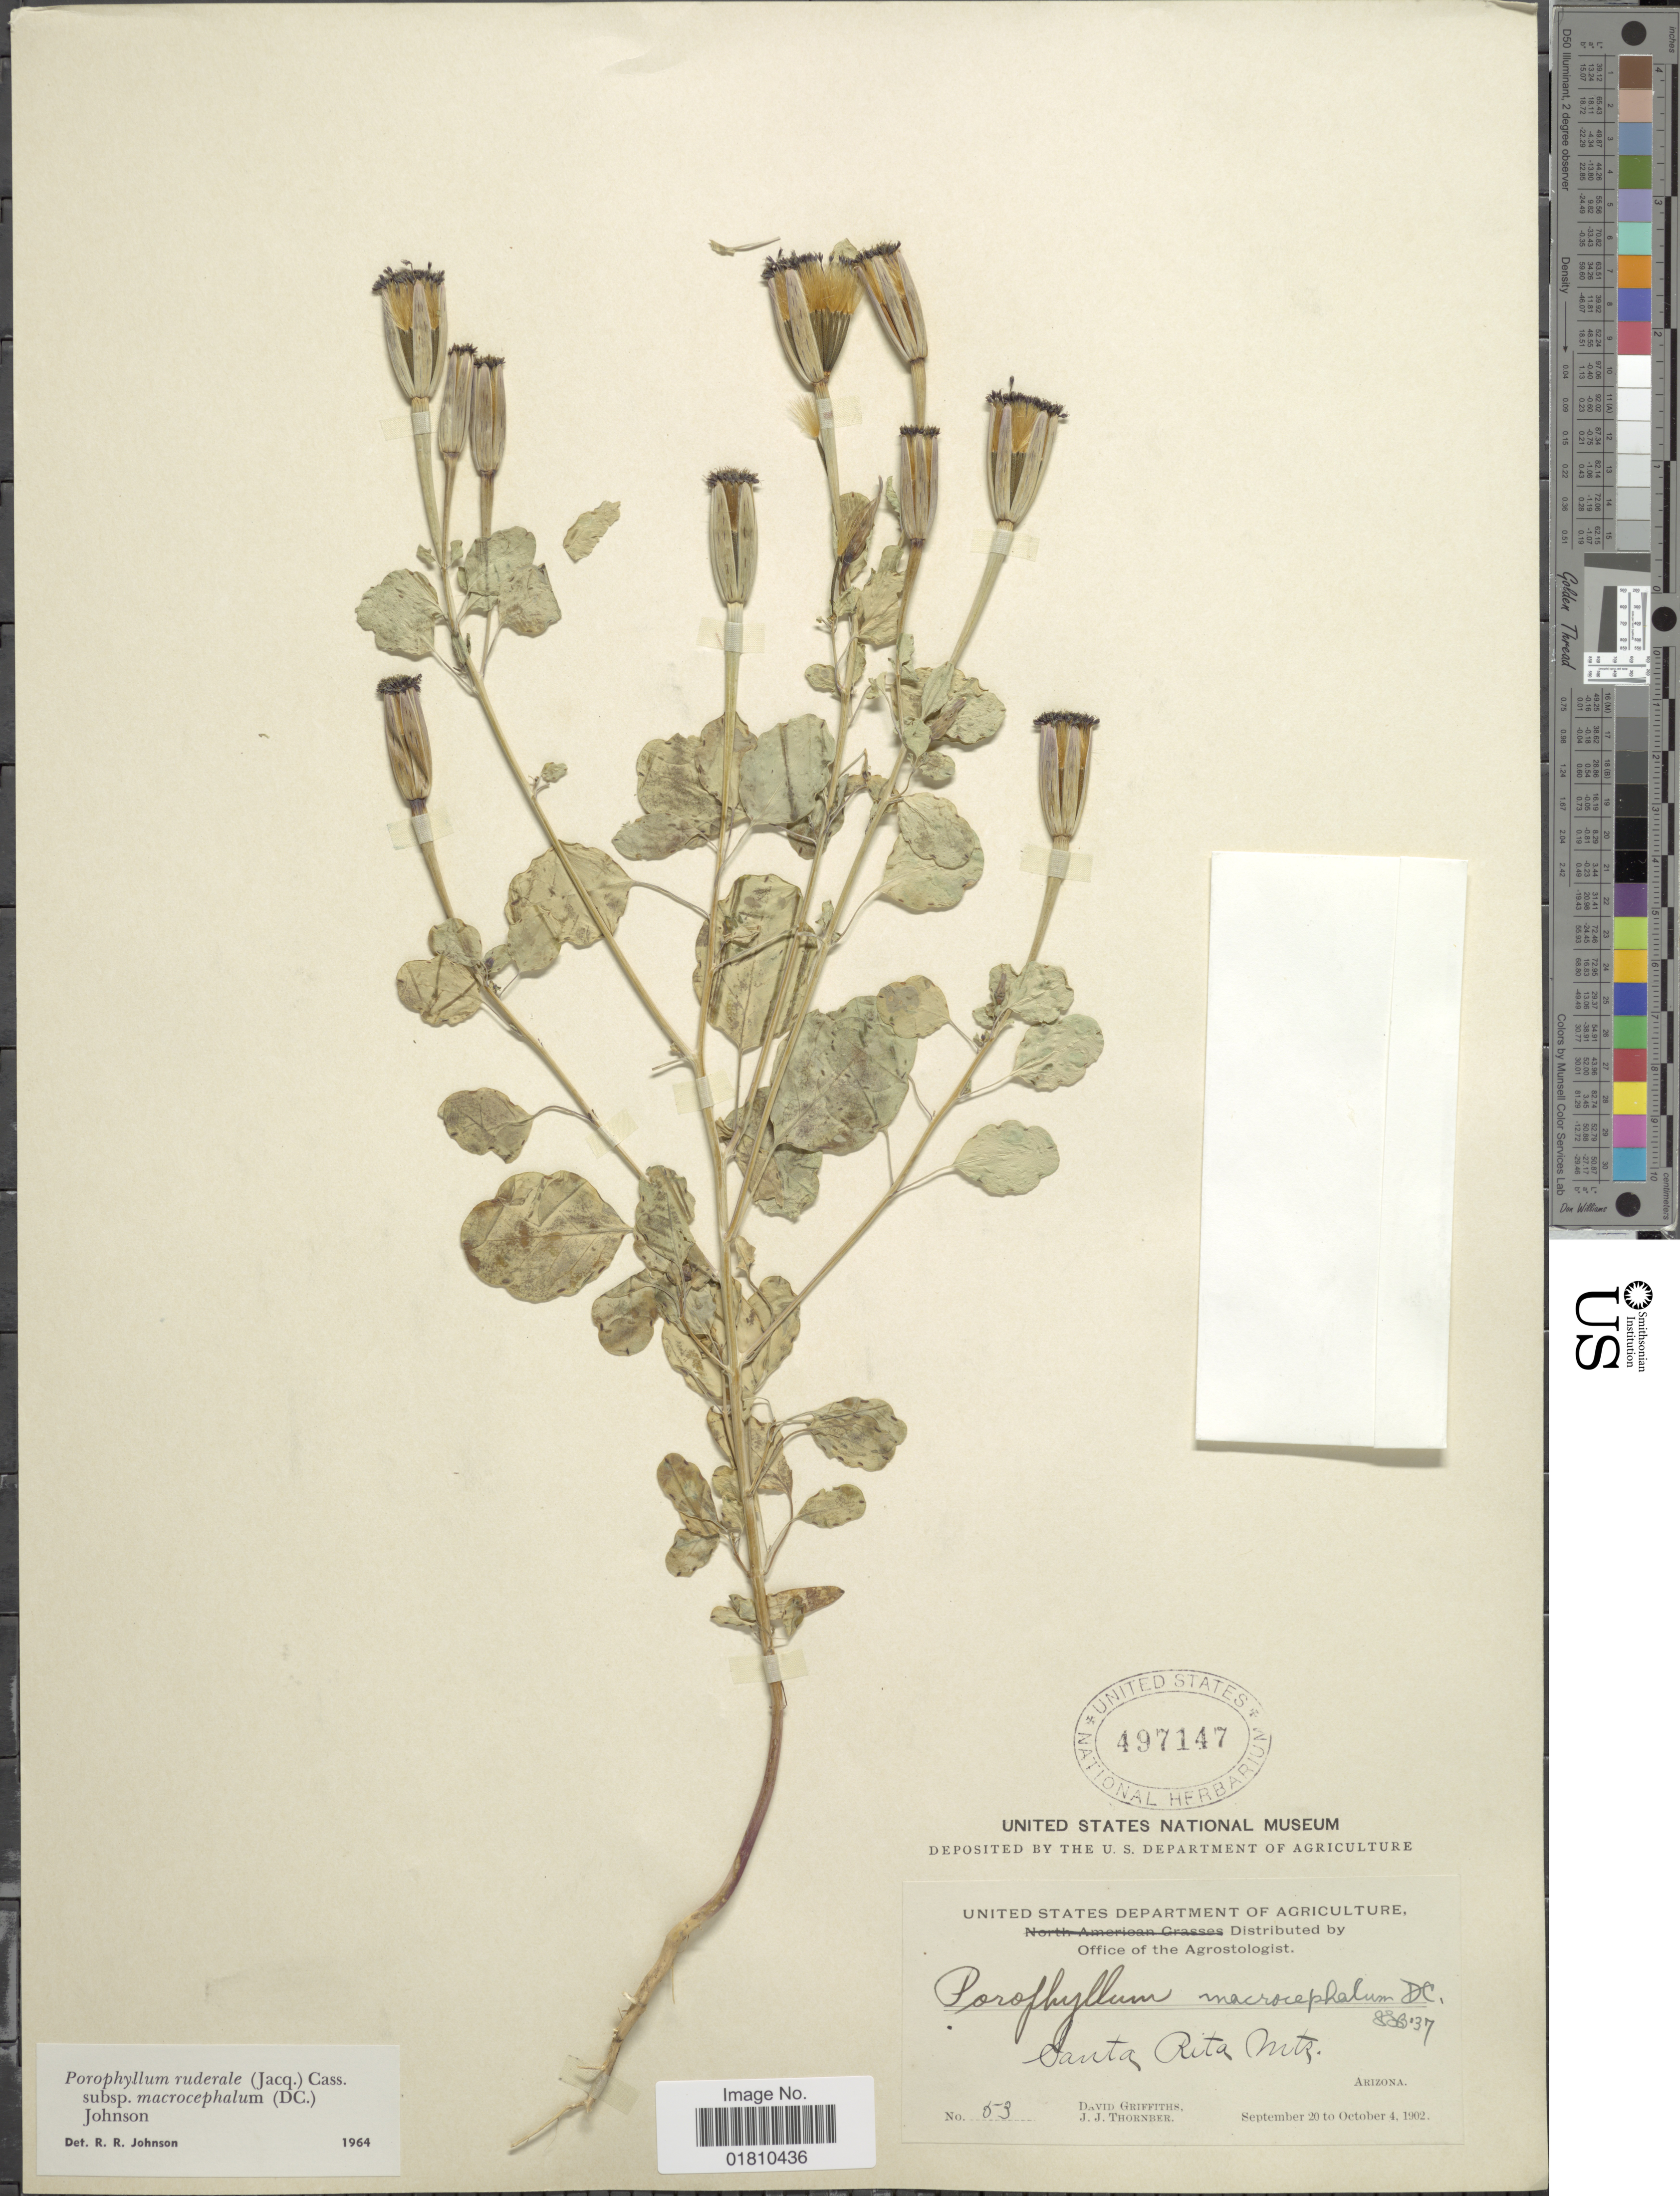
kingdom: Plantae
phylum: Tracheophyta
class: Magnoliopsida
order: Asterales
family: Asteraceae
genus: Porophyllum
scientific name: Porophyllum macrocephalum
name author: DC.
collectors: D. Griffiths & J. Thornber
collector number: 53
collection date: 1902-09-20/1902-10-04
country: United States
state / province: Arizona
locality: Santa Rit Mts.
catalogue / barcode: US 497147